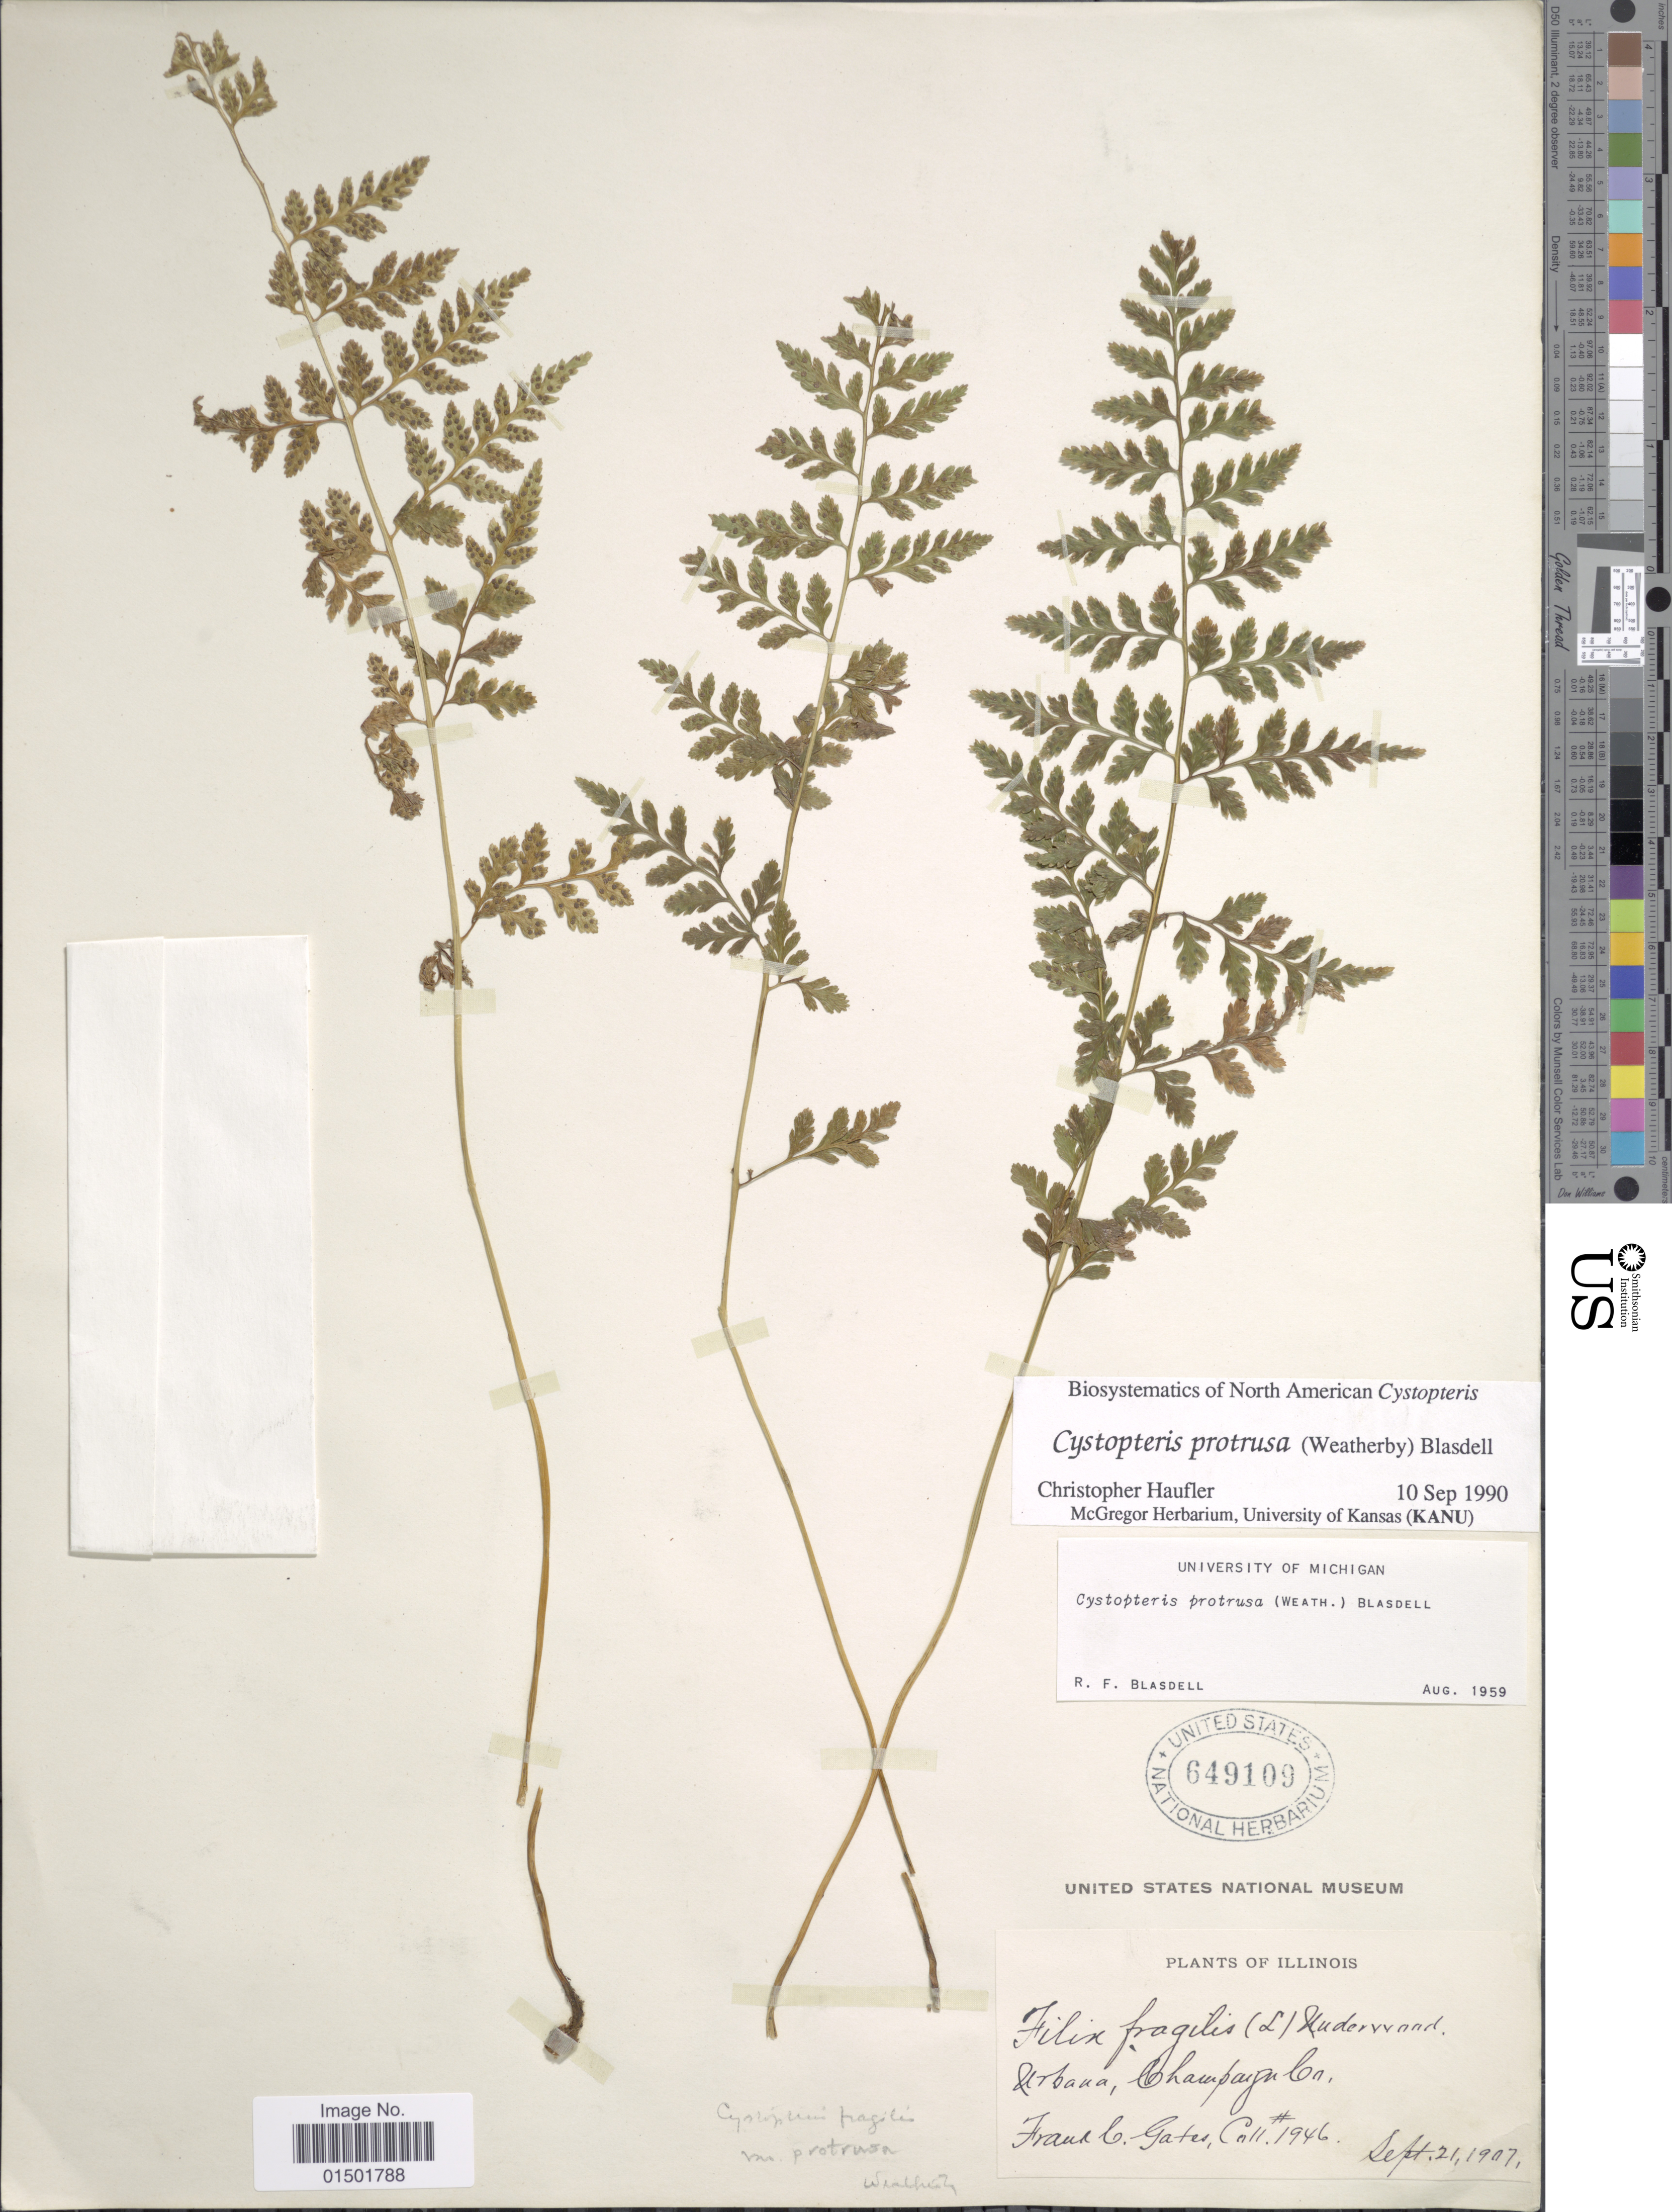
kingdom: Plantae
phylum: Tracheophyta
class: Polypodiopsida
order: Polypodiales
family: Cystopteridaceae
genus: Cystopteris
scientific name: Cystopteris protrusa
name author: (Weath.) Blasdell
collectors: F. C. Gates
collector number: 1946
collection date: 1907-09-21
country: United States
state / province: Illinois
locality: Urbana, Champaign Co.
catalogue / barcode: US 649109